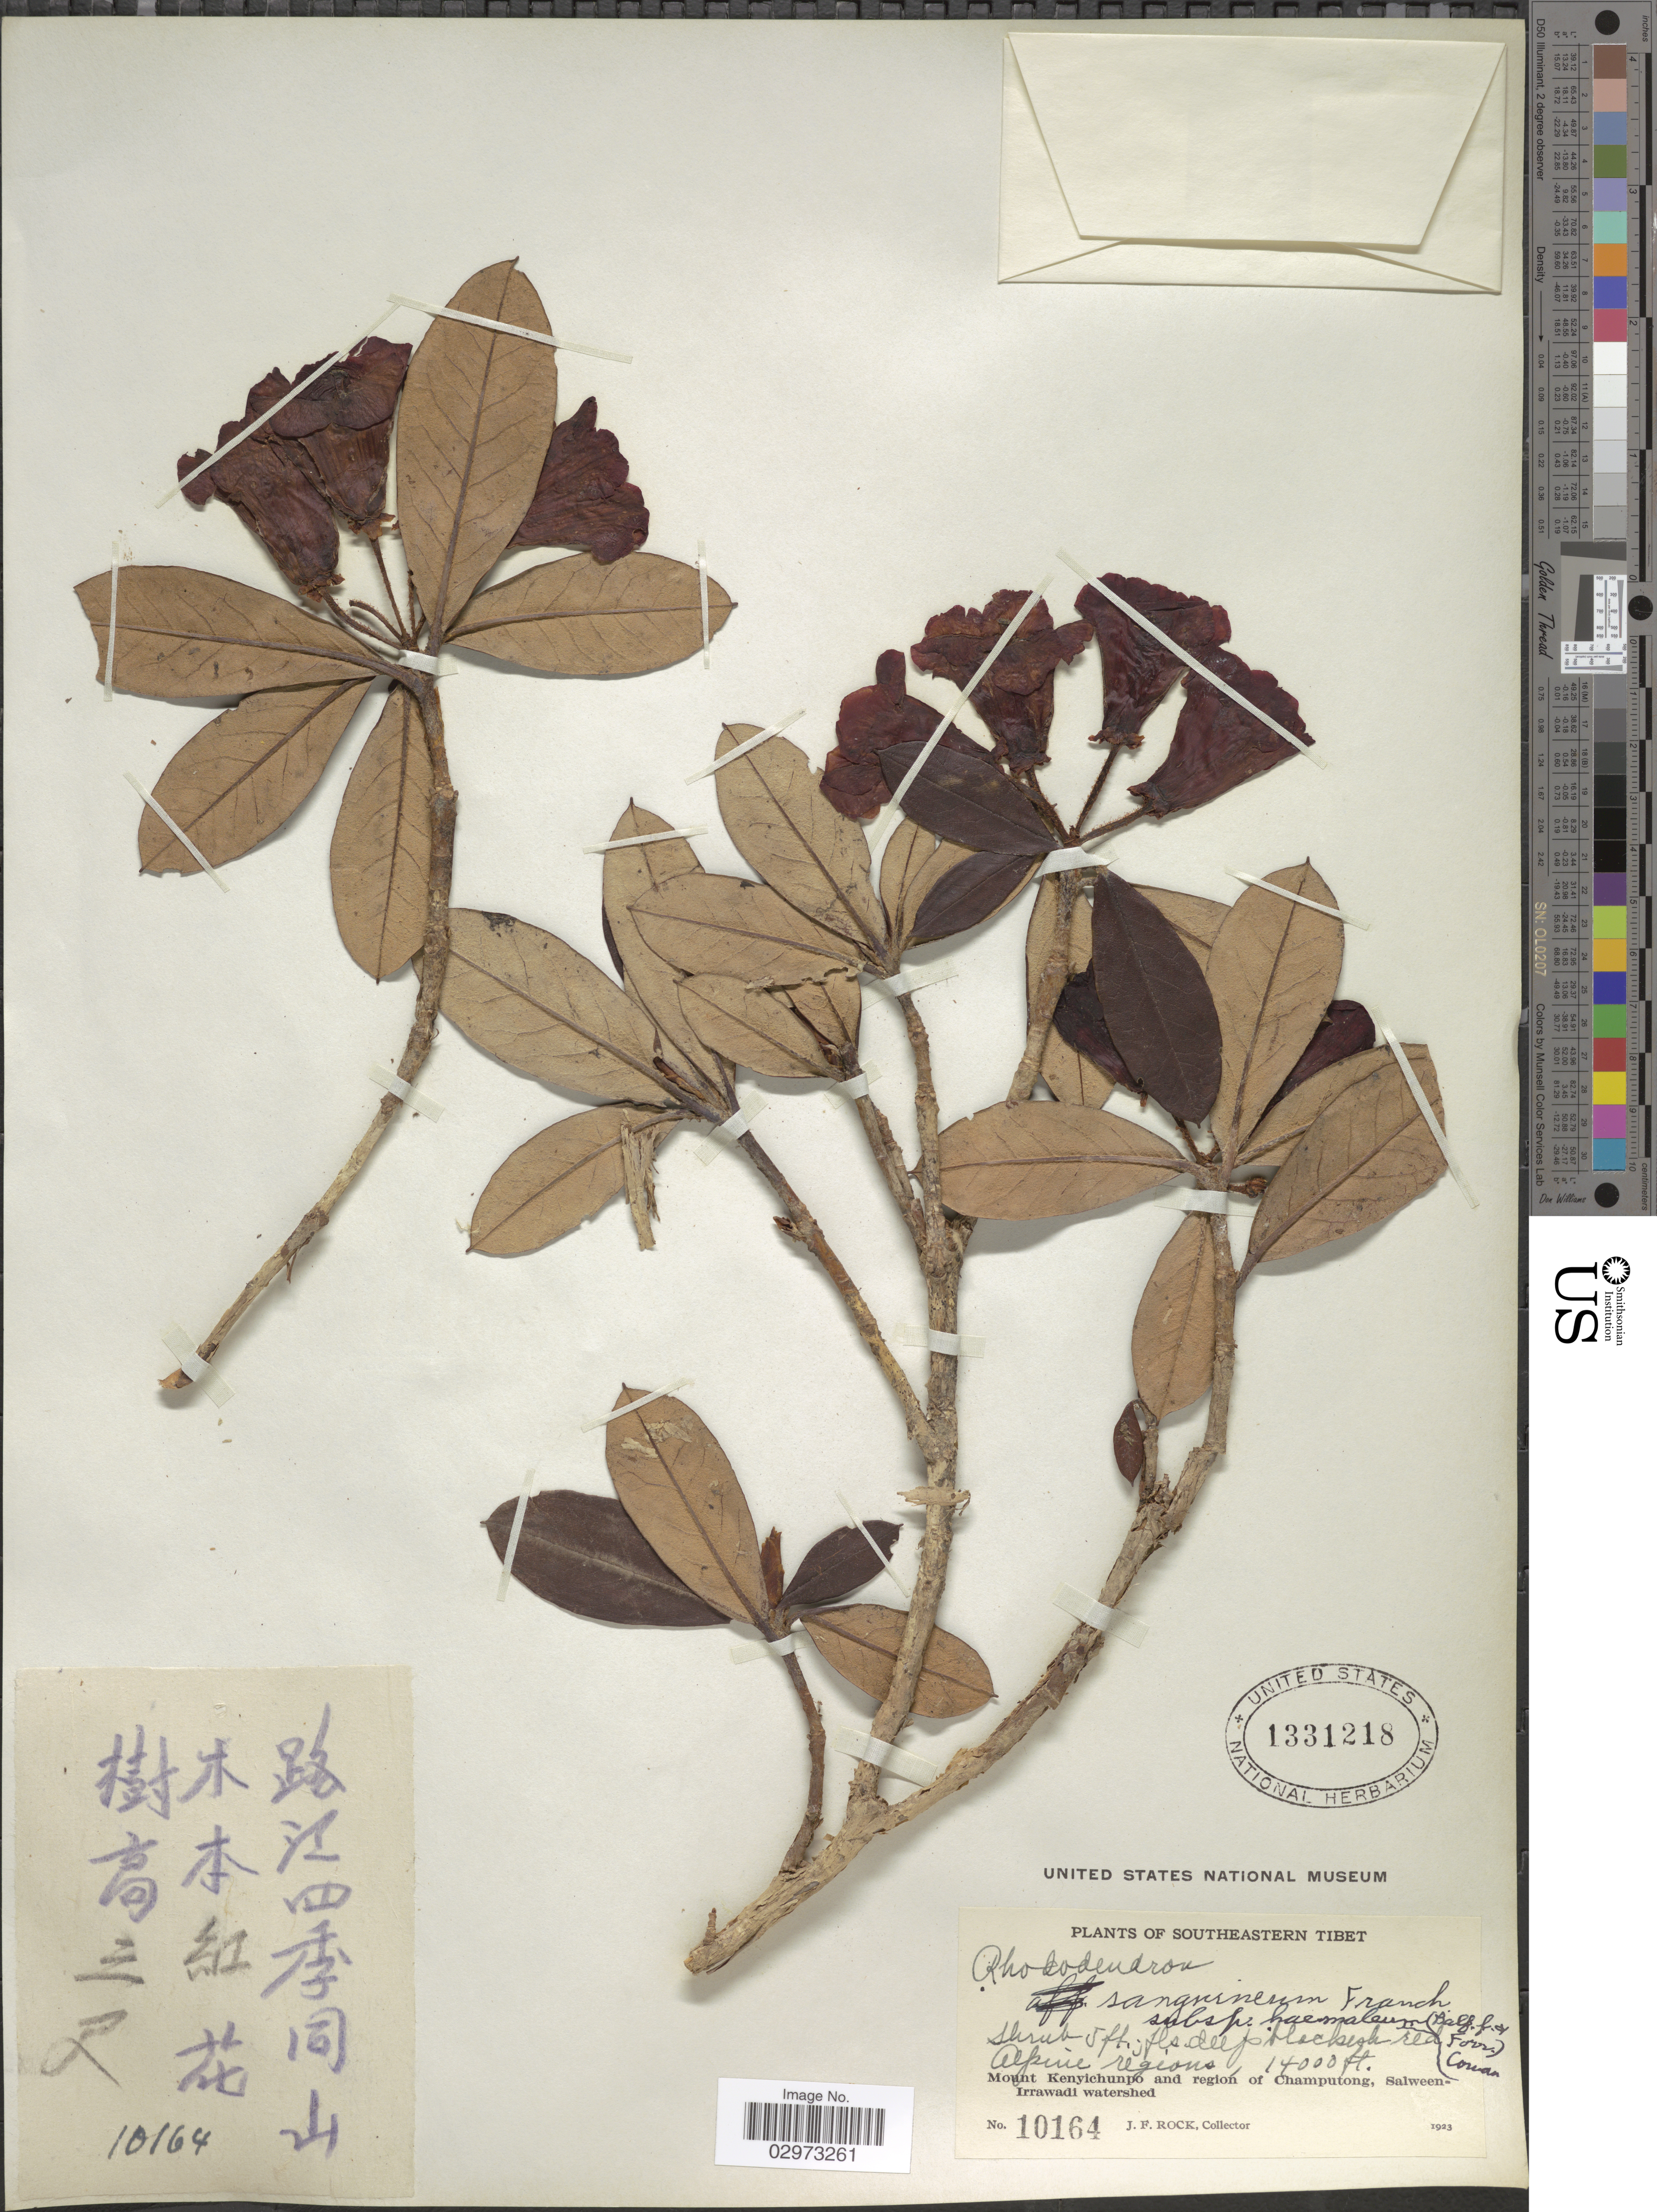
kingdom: Plantae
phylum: Tracheophyta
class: Magnoliopsida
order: Ericales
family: Ericaceae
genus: Rhododendron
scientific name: Rhododendron sanguineum subsp. haemaleum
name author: (Balf. f. & Forrest) Cowan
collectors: J. Rock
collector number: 10164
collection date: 1923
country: China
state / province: Xizang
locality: Southeastern Tibet. Alpine regions. Mount Kenyichunpo and región of Champutong, Salween-Irrawadi watershed.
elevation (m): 4267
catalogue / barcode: US 1331218